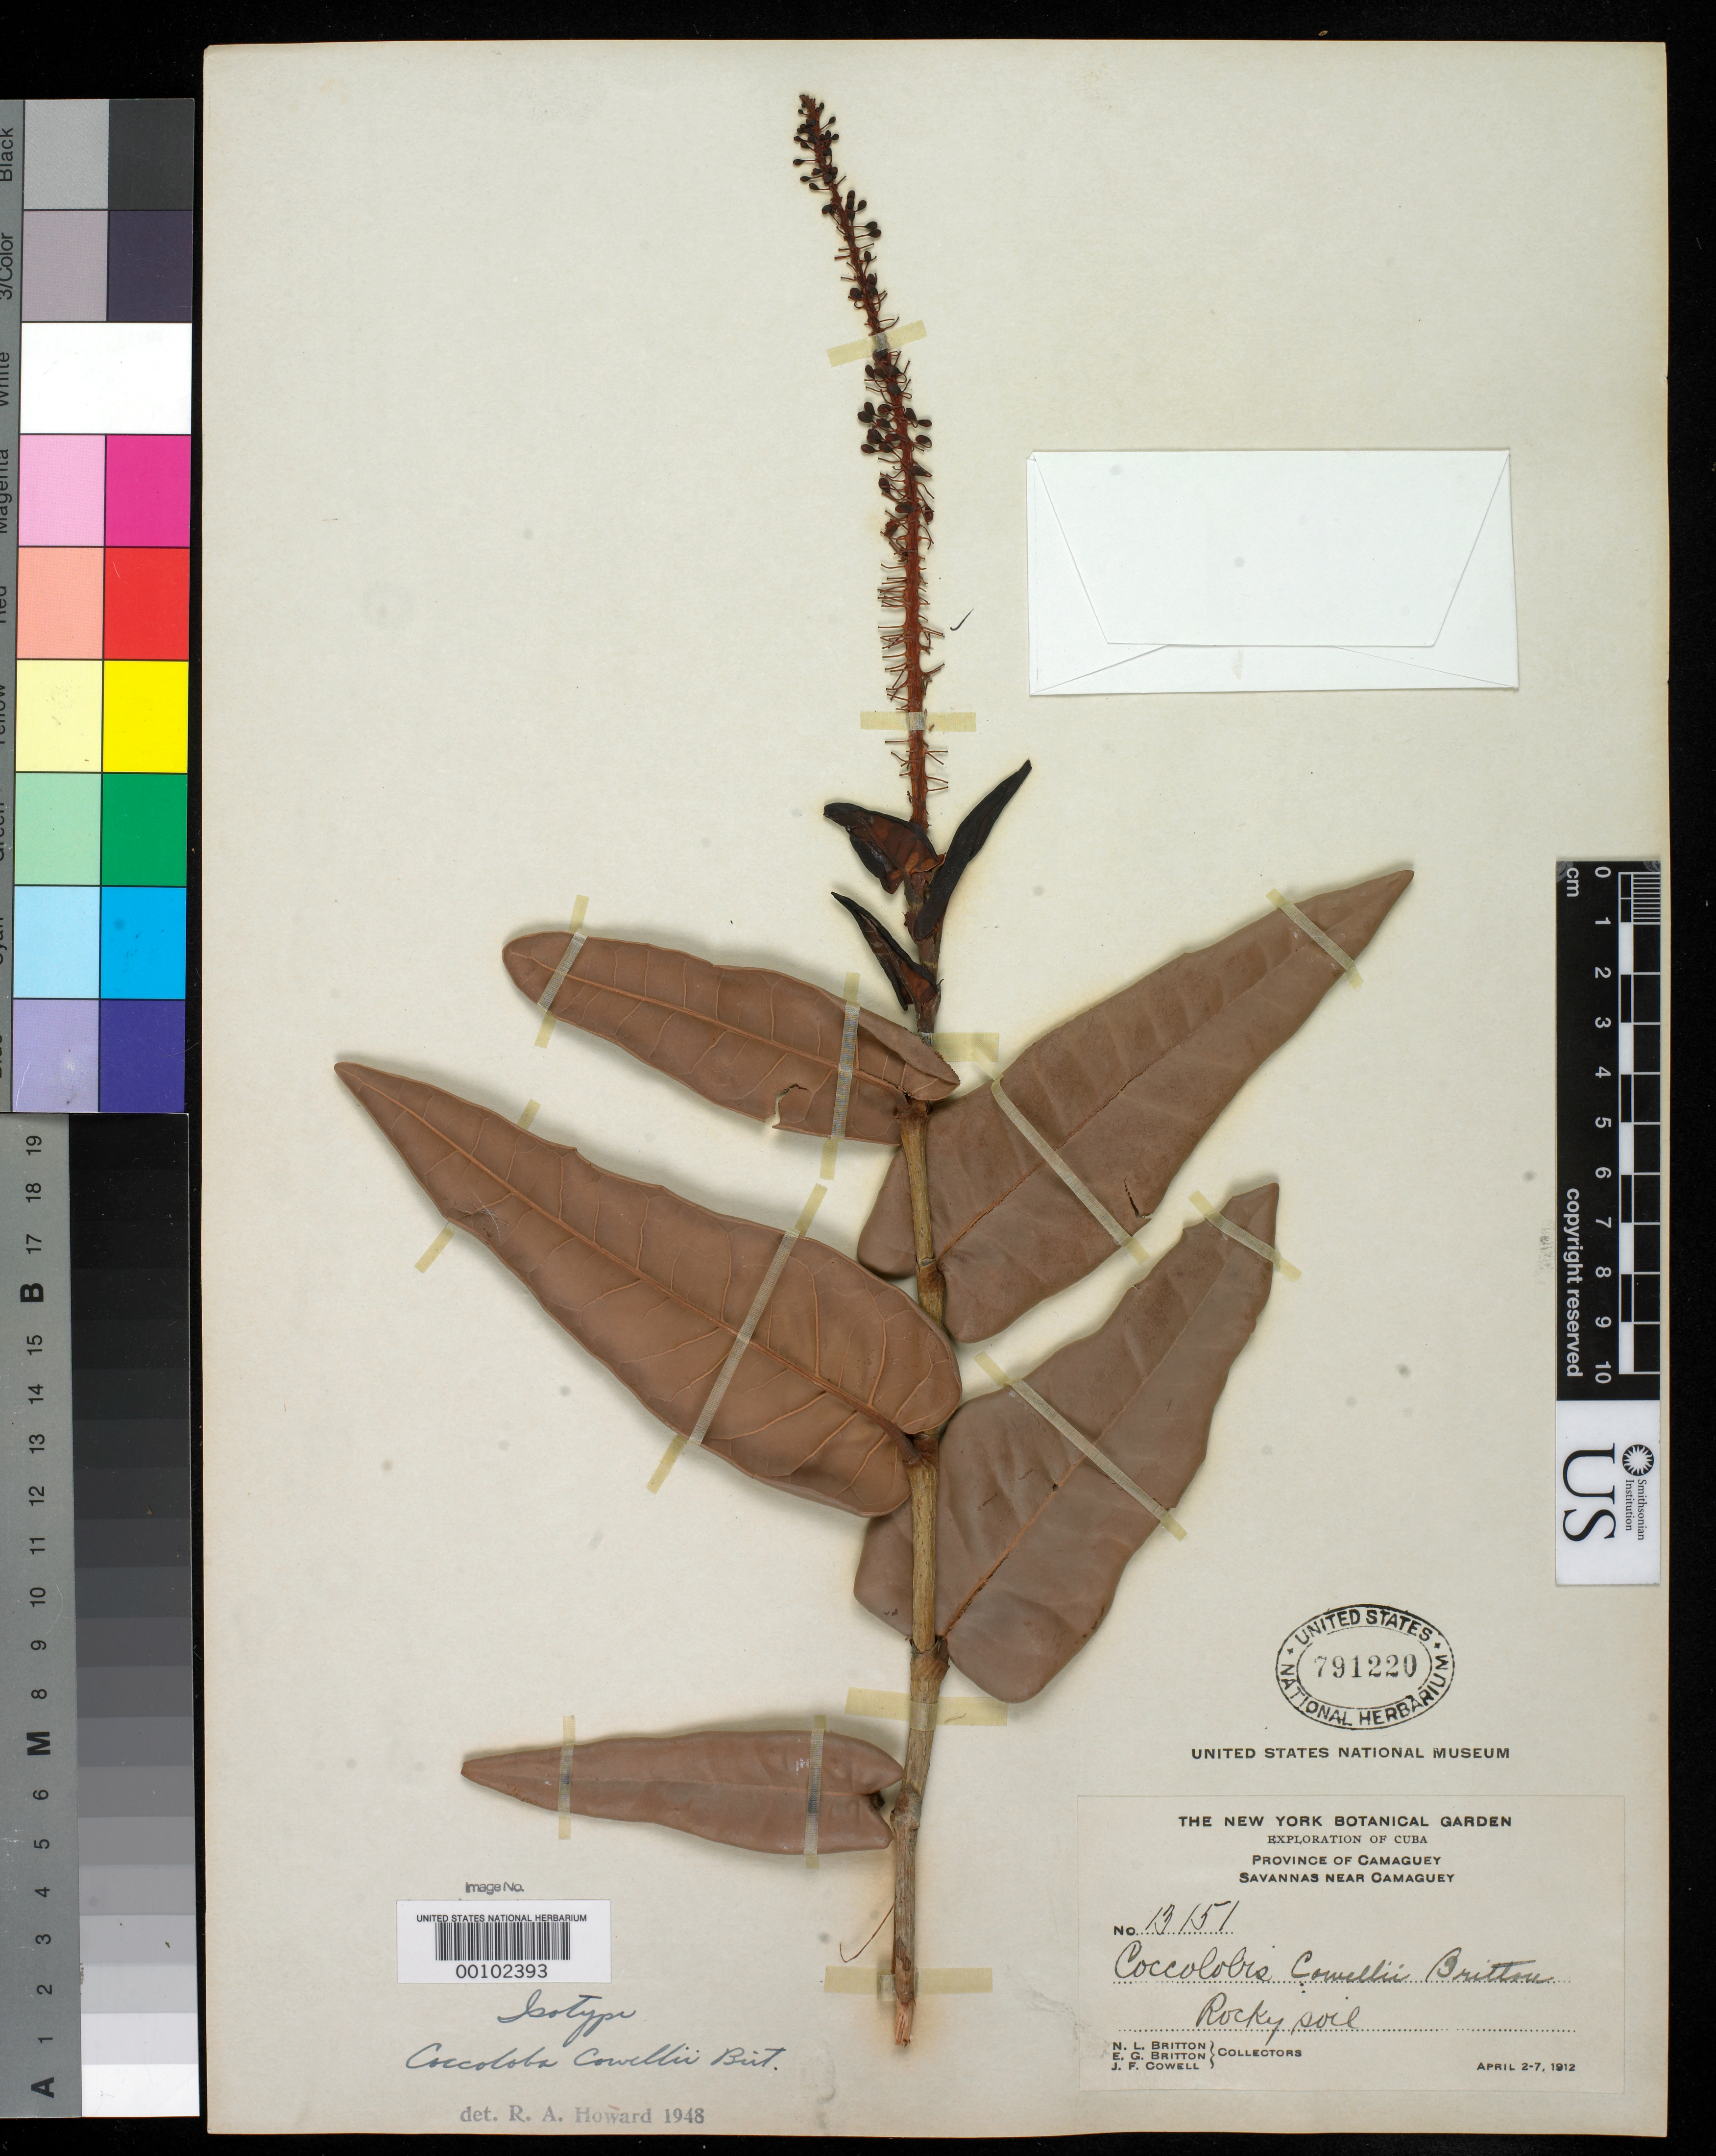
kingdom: Plantae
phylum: Tracheophyta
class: Magnoliopsida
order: Caryophyllales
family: Polygonaceae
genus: Coccoloba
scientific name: Coccoloba cowellii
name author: Britton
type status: Isotype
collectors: N. Britton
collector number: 13151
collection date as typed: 02 Apr 1912 to 07 Apr 1912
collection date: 1912-04-02/1912-04-07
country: Cuba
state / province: Camagüey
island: Greater Antilles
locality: Savannas near Camaguey.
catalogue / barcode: US 791220